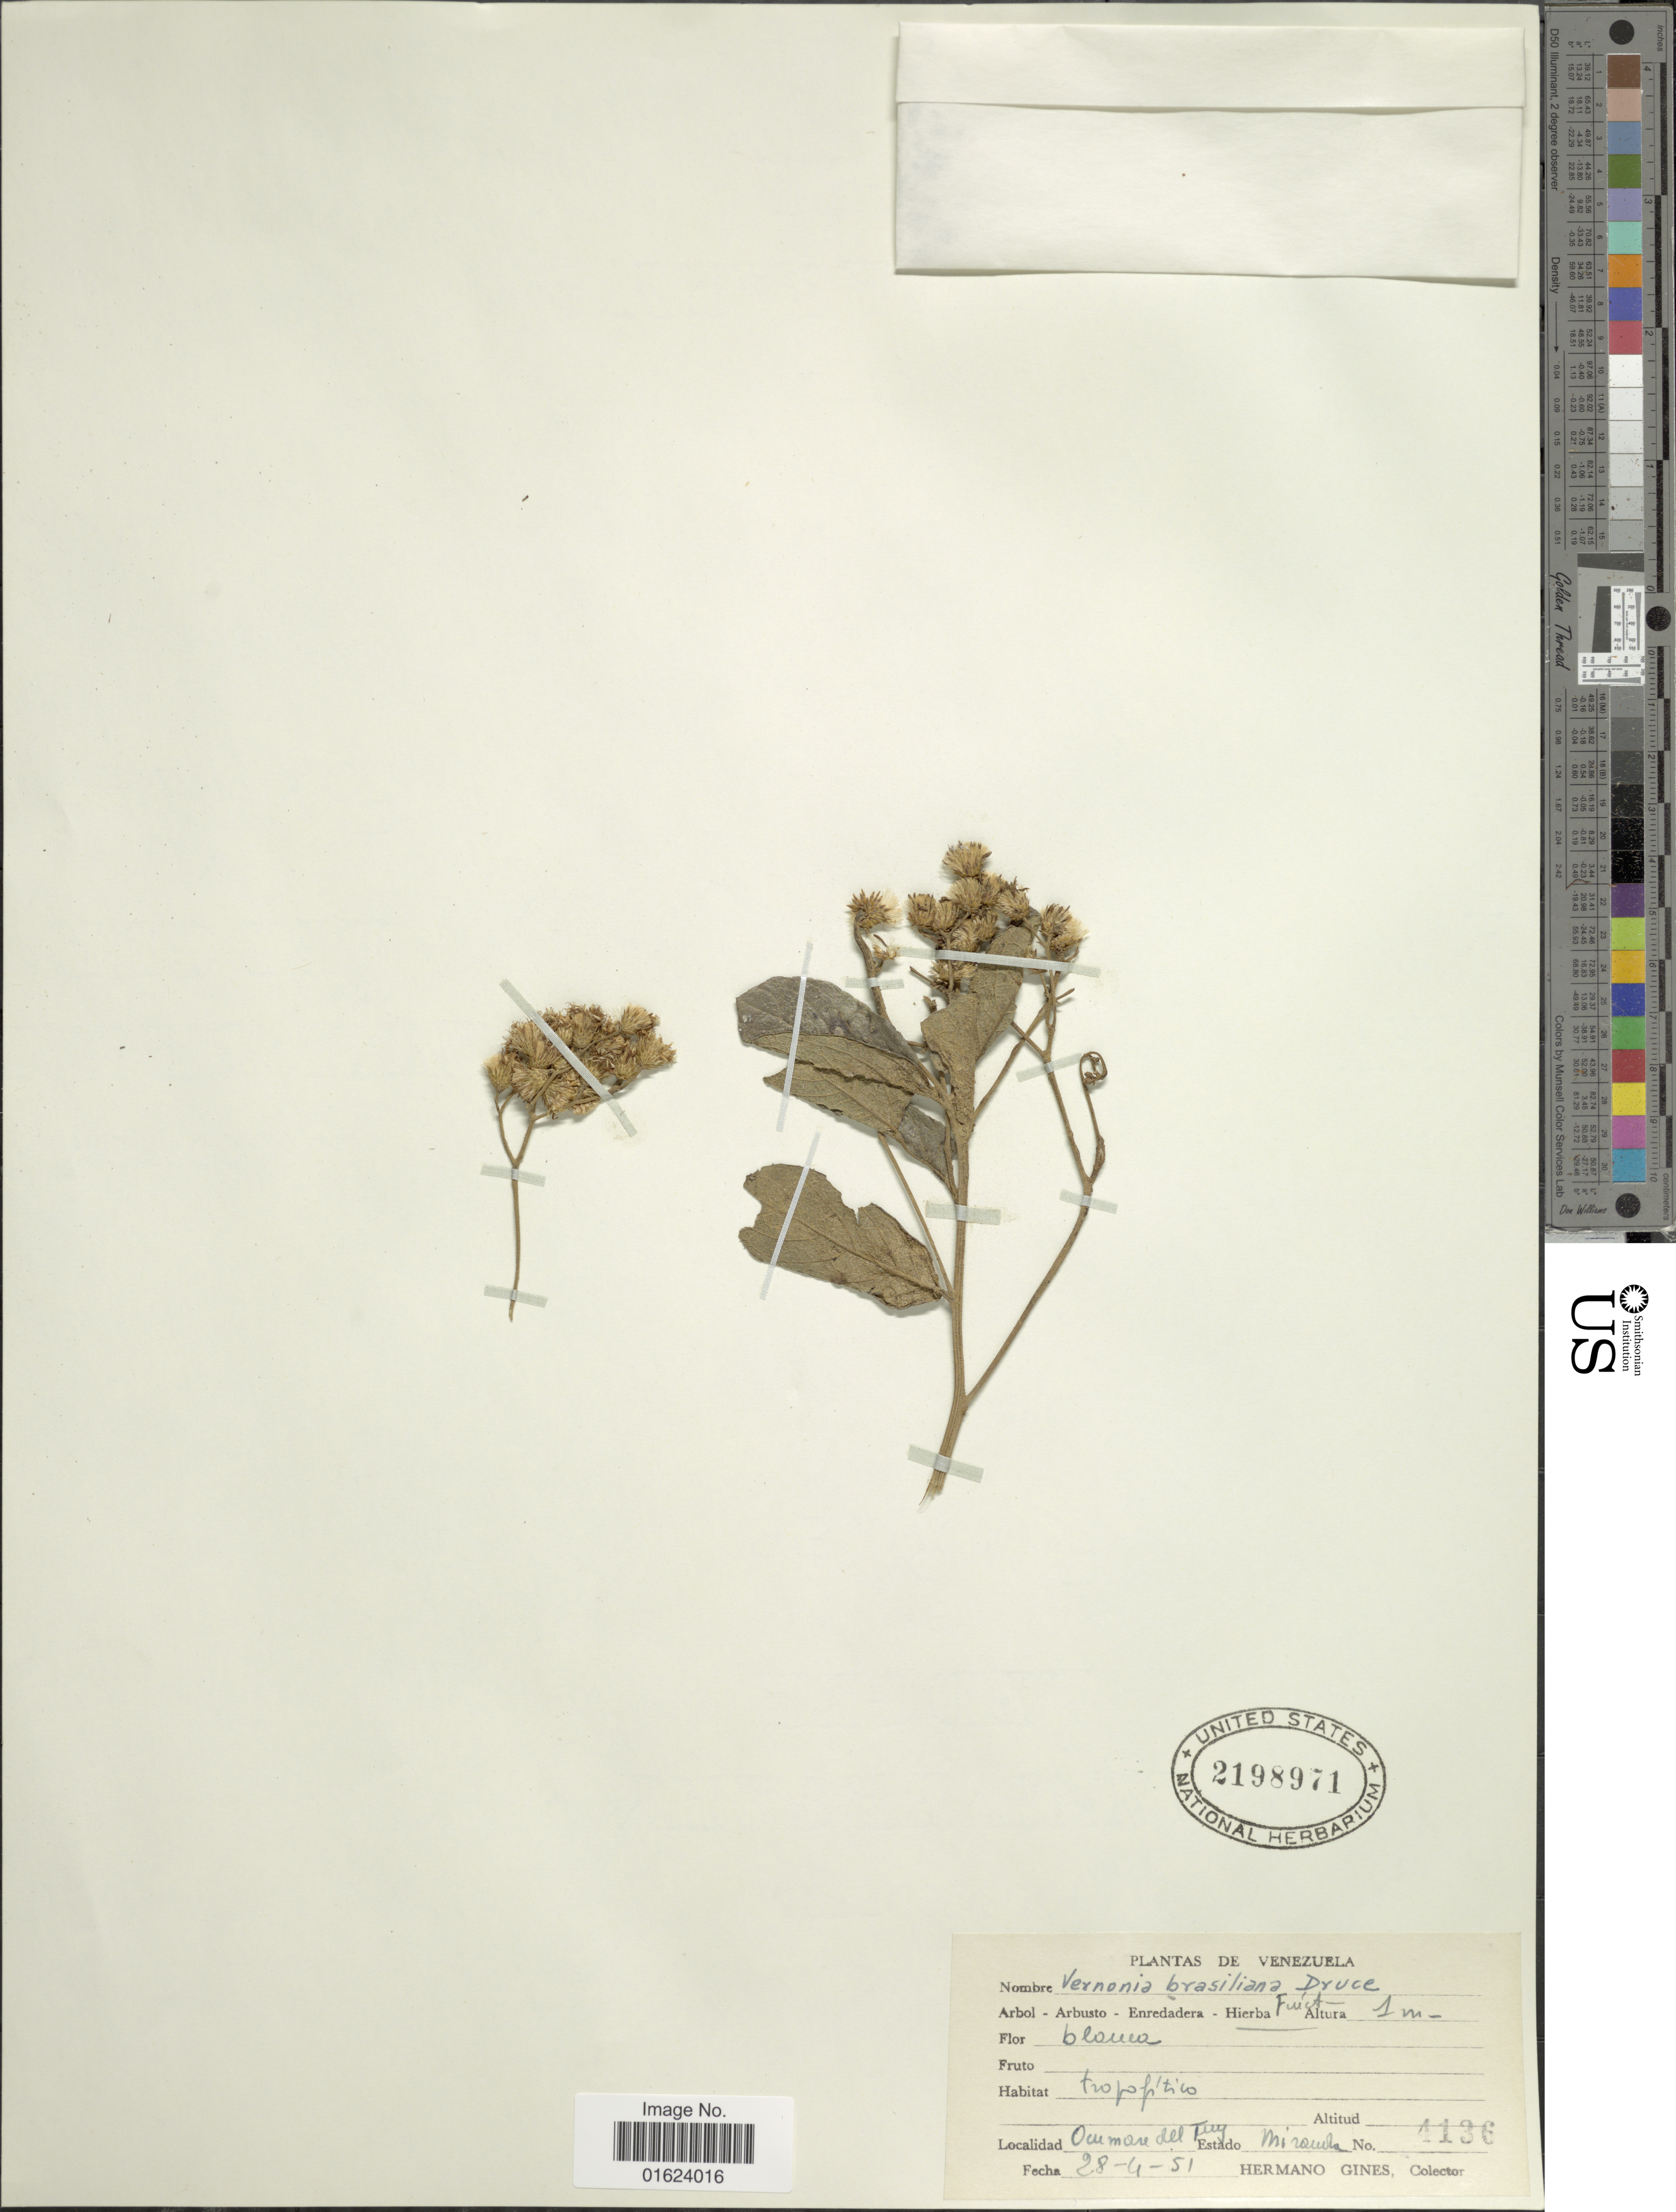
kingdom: Plantae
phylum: Tracheophyta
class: Magnoliopsida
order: Asterales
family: Asteraceae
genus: Vernonia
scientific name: Vernonia brasiliana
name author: (L.) Druce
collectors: Bro. Gines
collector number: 4136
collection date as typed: Transcribed d/m/y: 28/4/51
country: Venezuela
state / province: Miranda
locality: Oumare del Tuy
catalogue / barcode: US 2198971